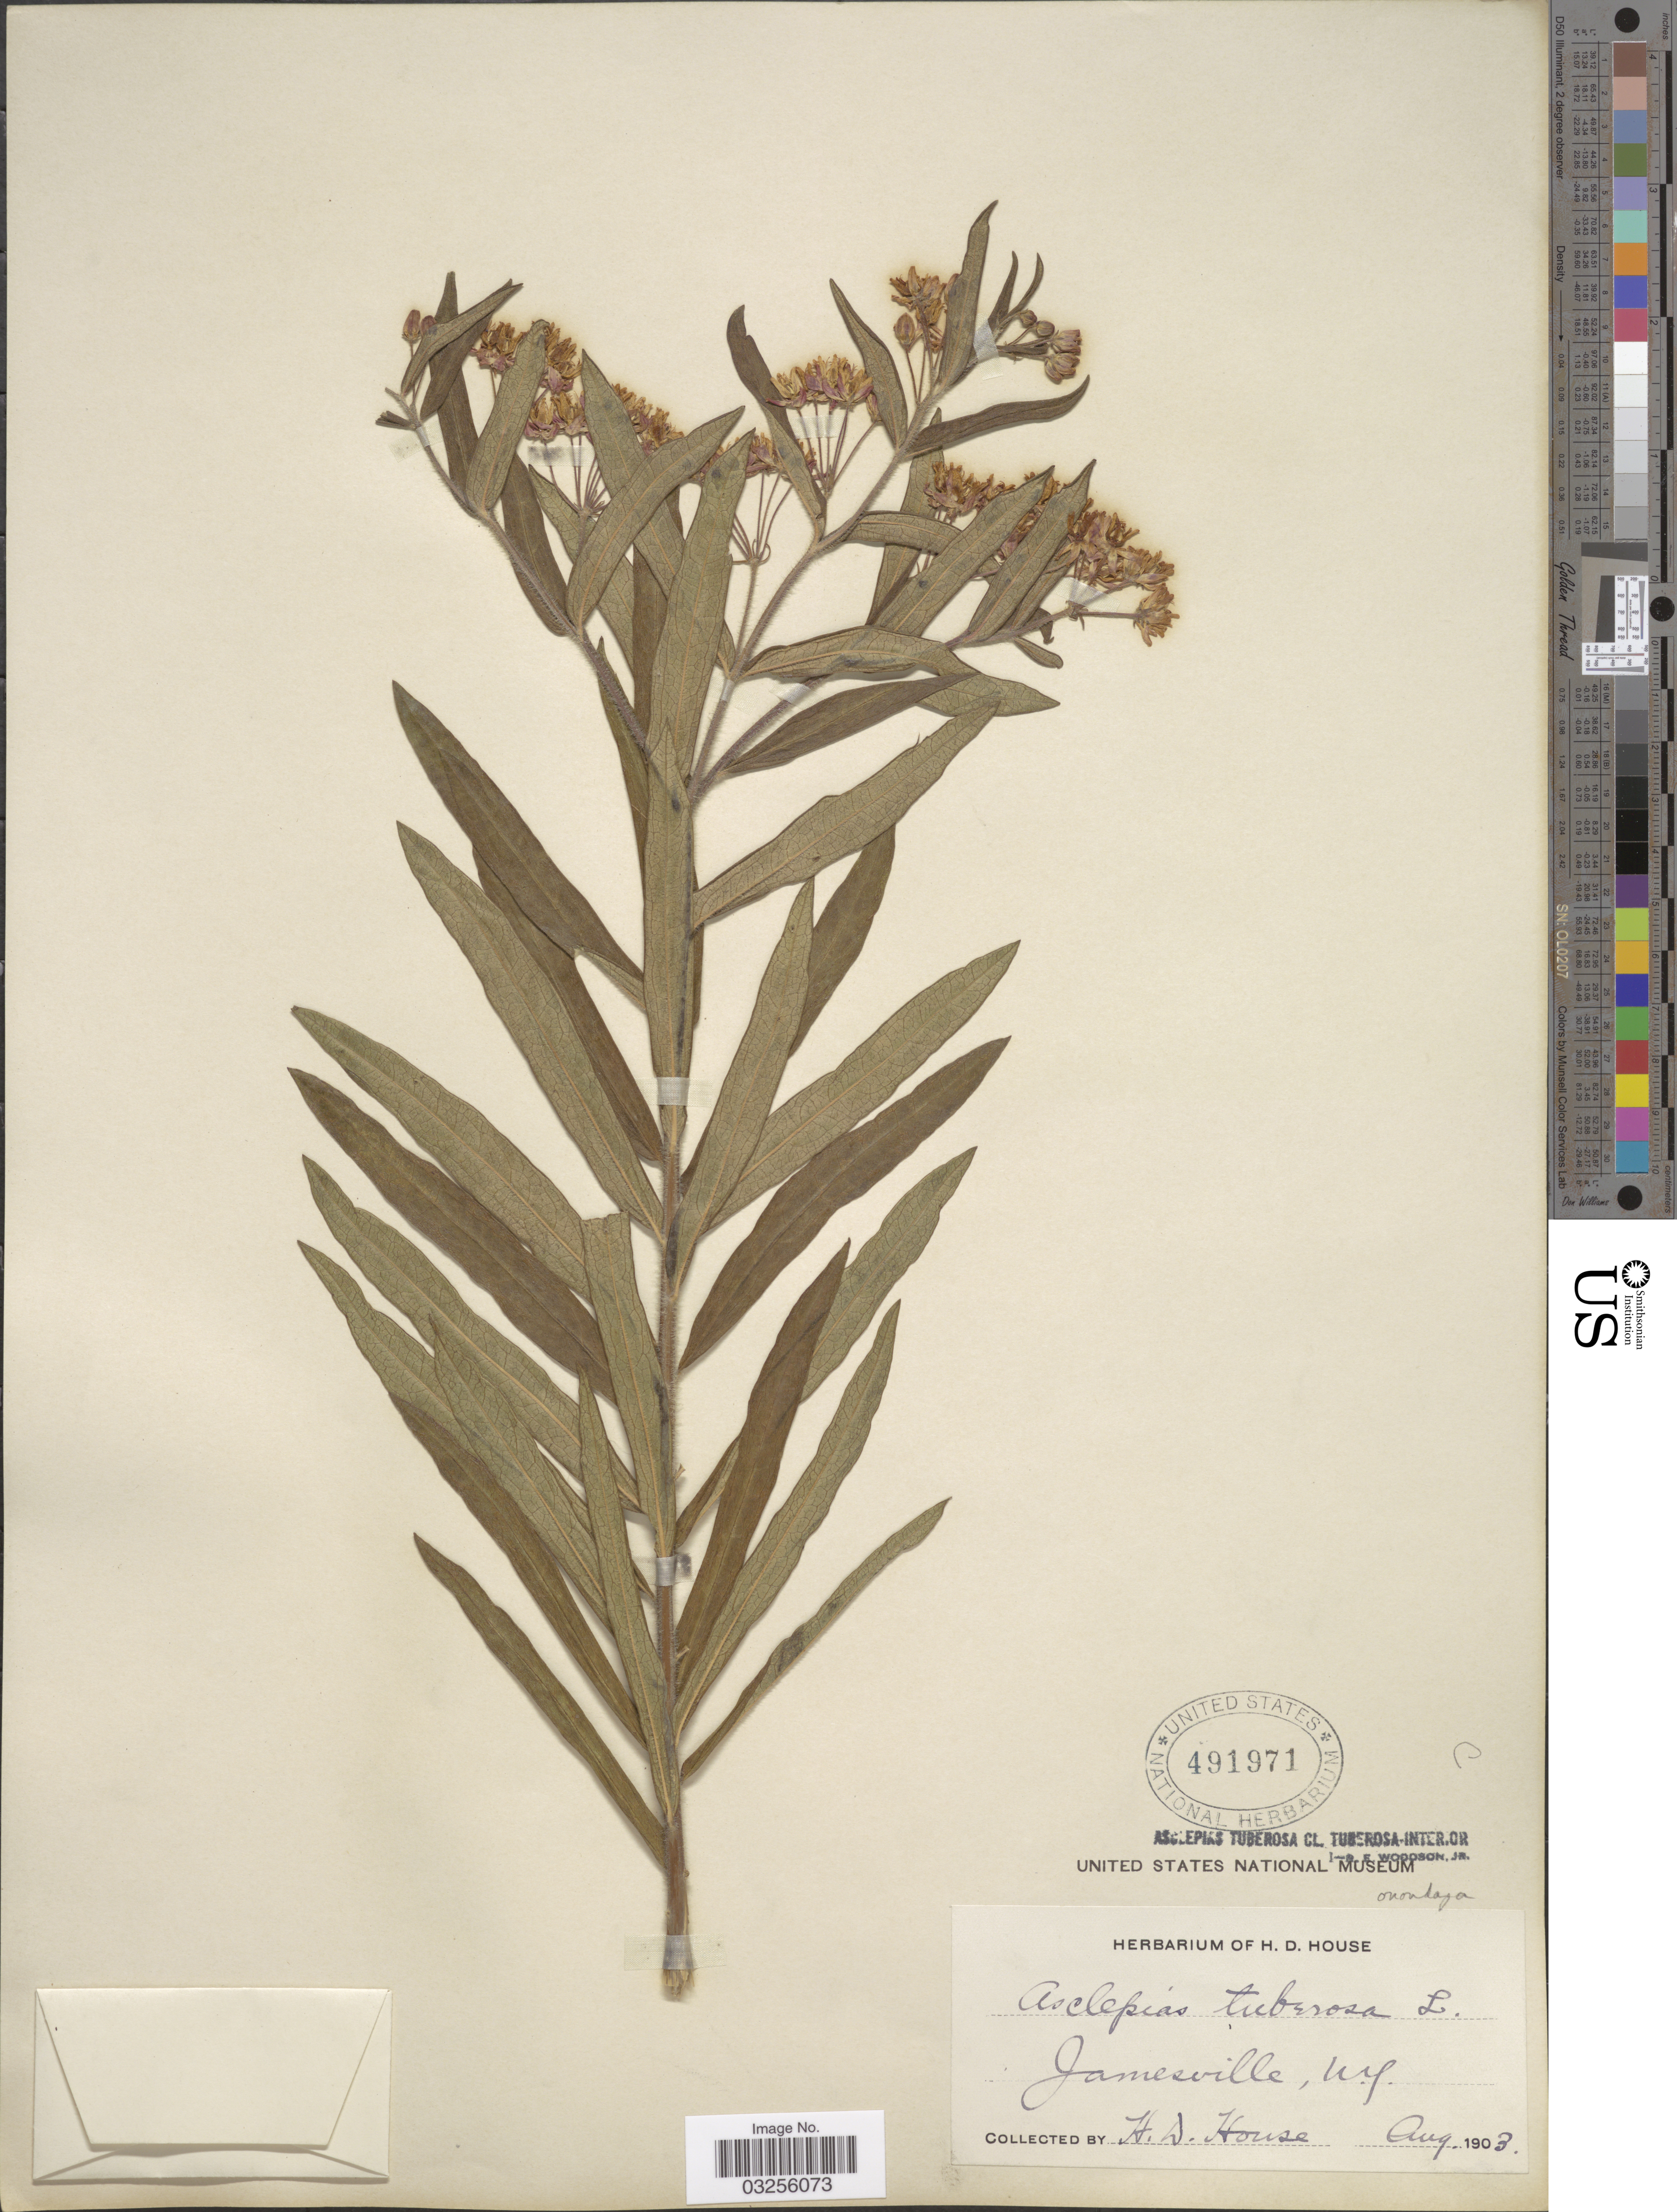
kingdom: Plantae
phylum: Tracheophyta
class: Magnoliopsida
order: Gentianales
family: Apocynaceae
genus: Asclepias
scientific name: Asclepias tuberosa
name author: L.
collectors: H. D. House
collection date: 1903-08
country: United States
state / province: New York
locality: Jamesville, N. Y. Onondaga.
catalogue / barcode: US 491971